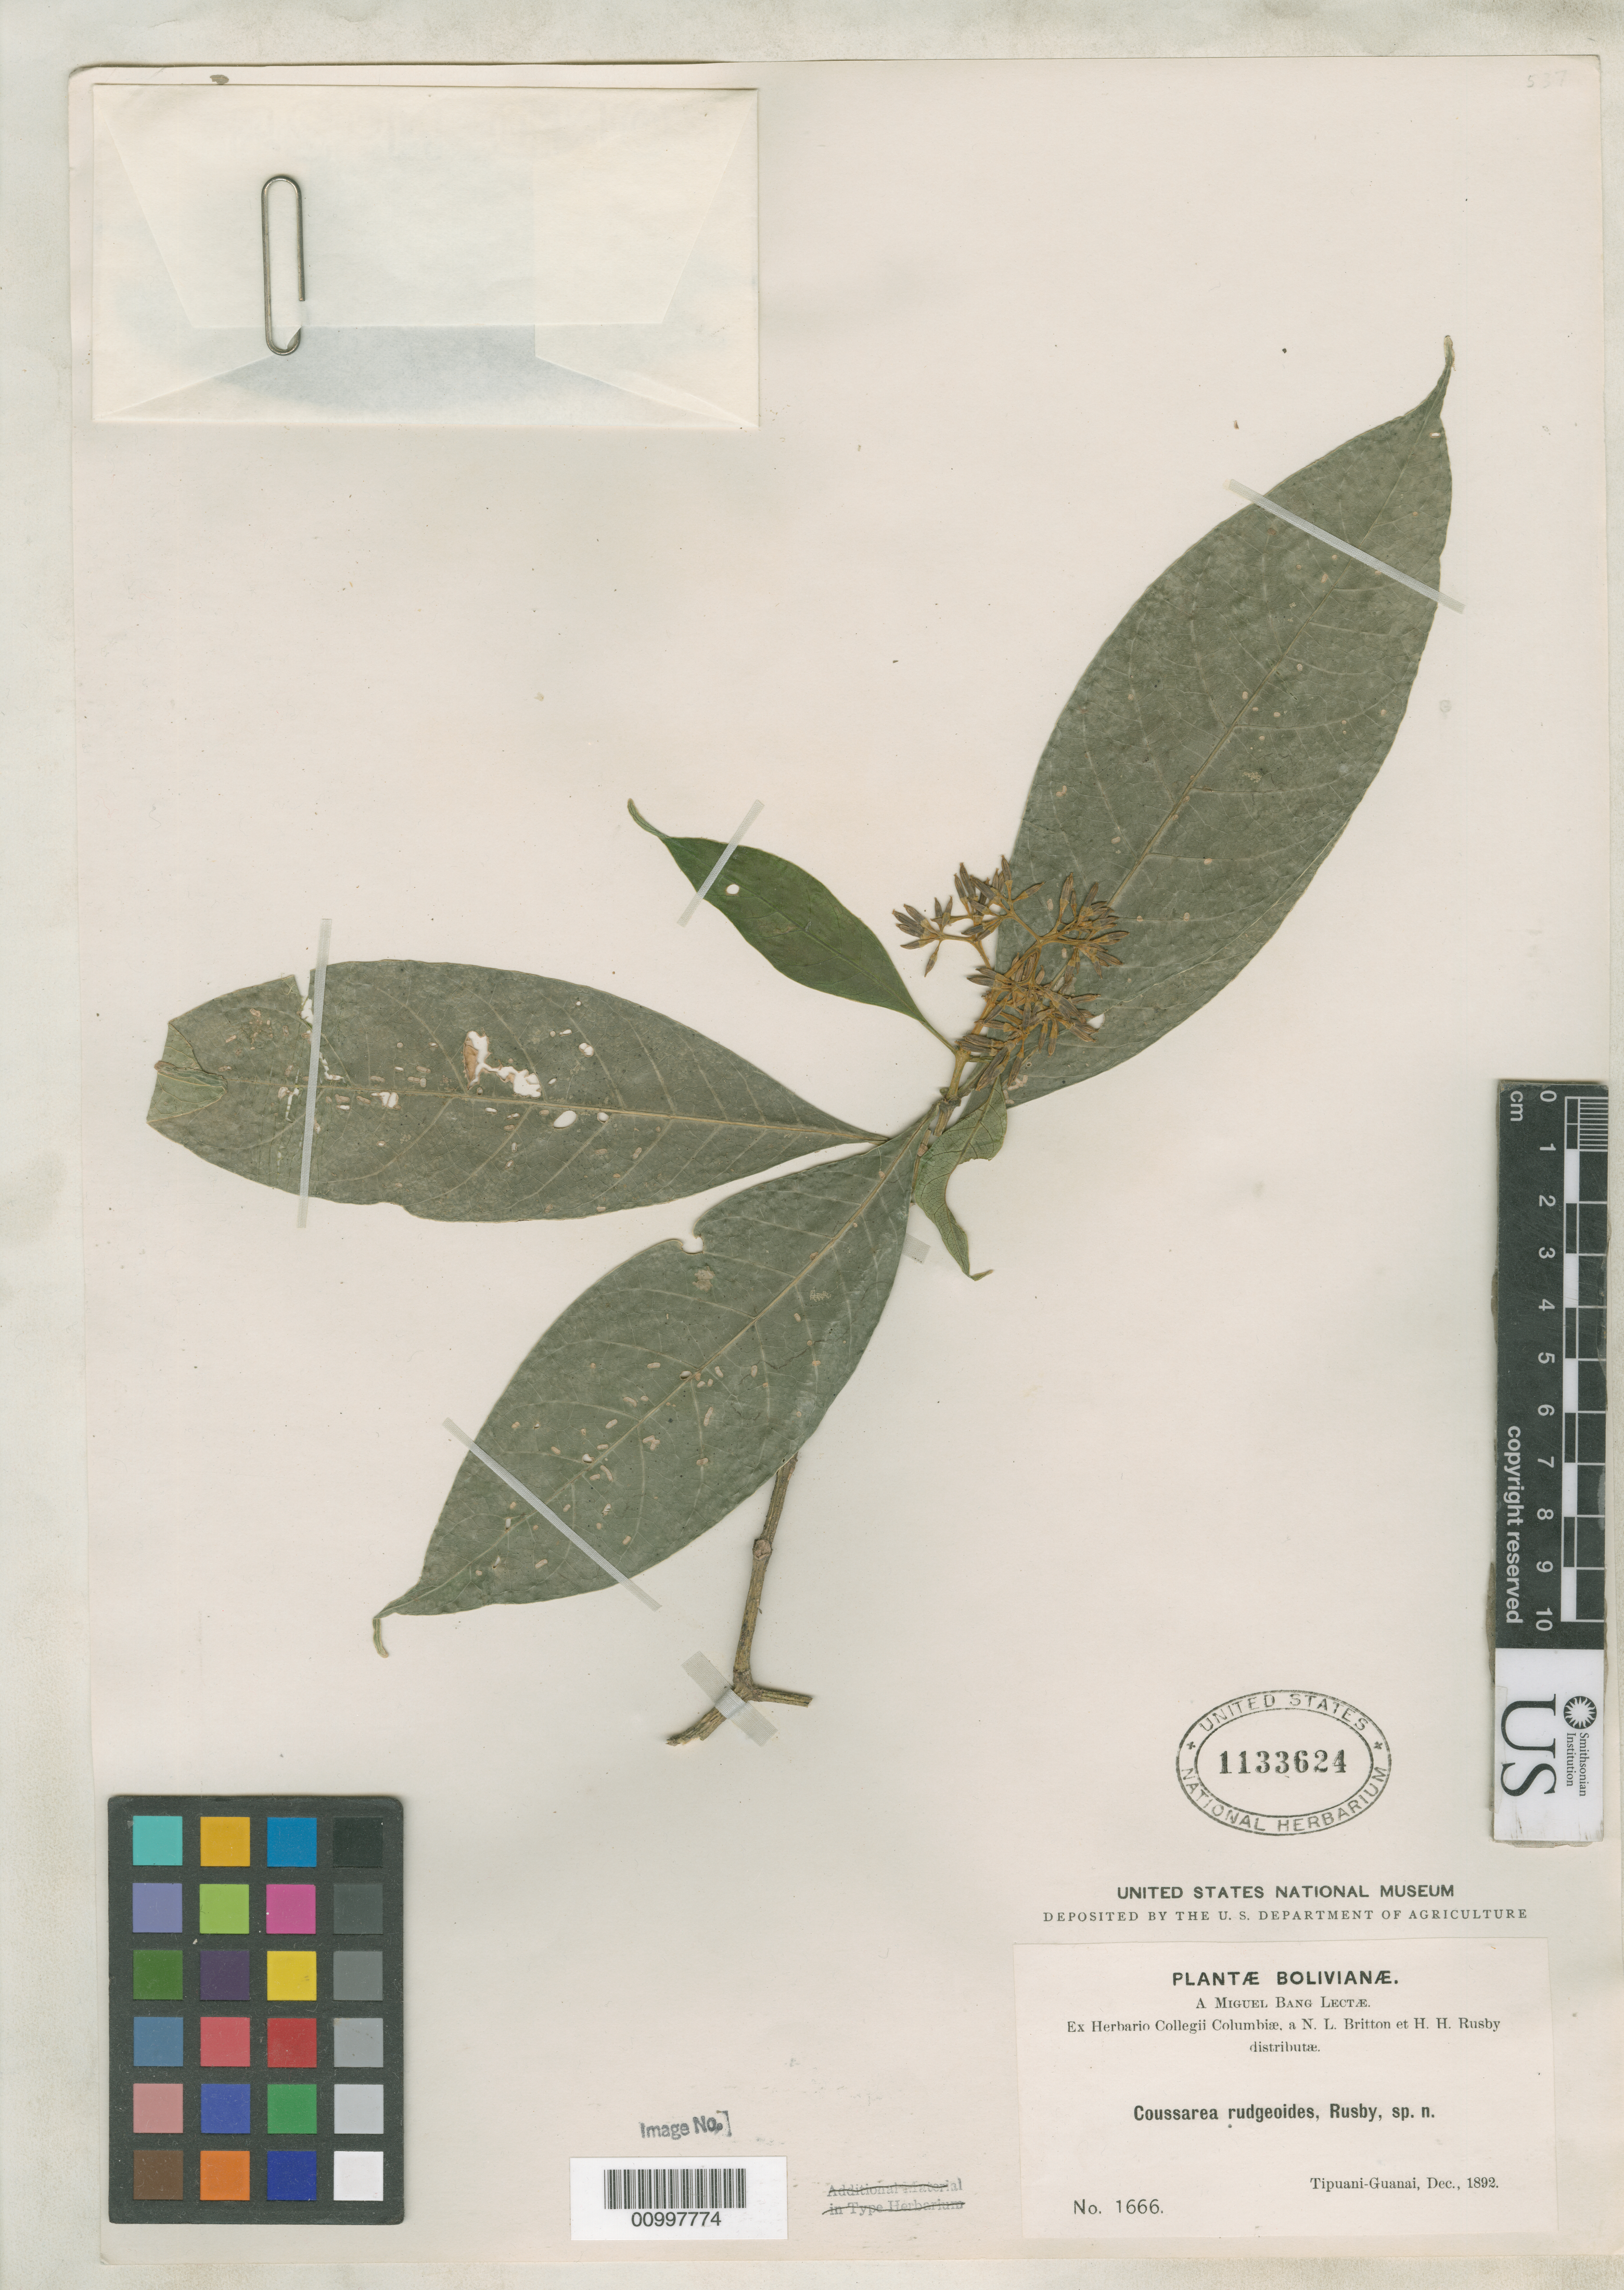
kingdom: Plantae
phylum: Tracheophyta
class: Magnoliopsida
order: Gentianales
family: Rubiaceae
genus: Coussarea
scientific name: Coussarea rudgeoides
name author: Rusby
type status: Isotype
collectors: M. Bang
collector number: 1666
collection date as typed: Dec 1892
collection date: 1892-12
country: Bolivia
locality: Between Tipuani and Guanai.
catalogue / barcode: US 1133624